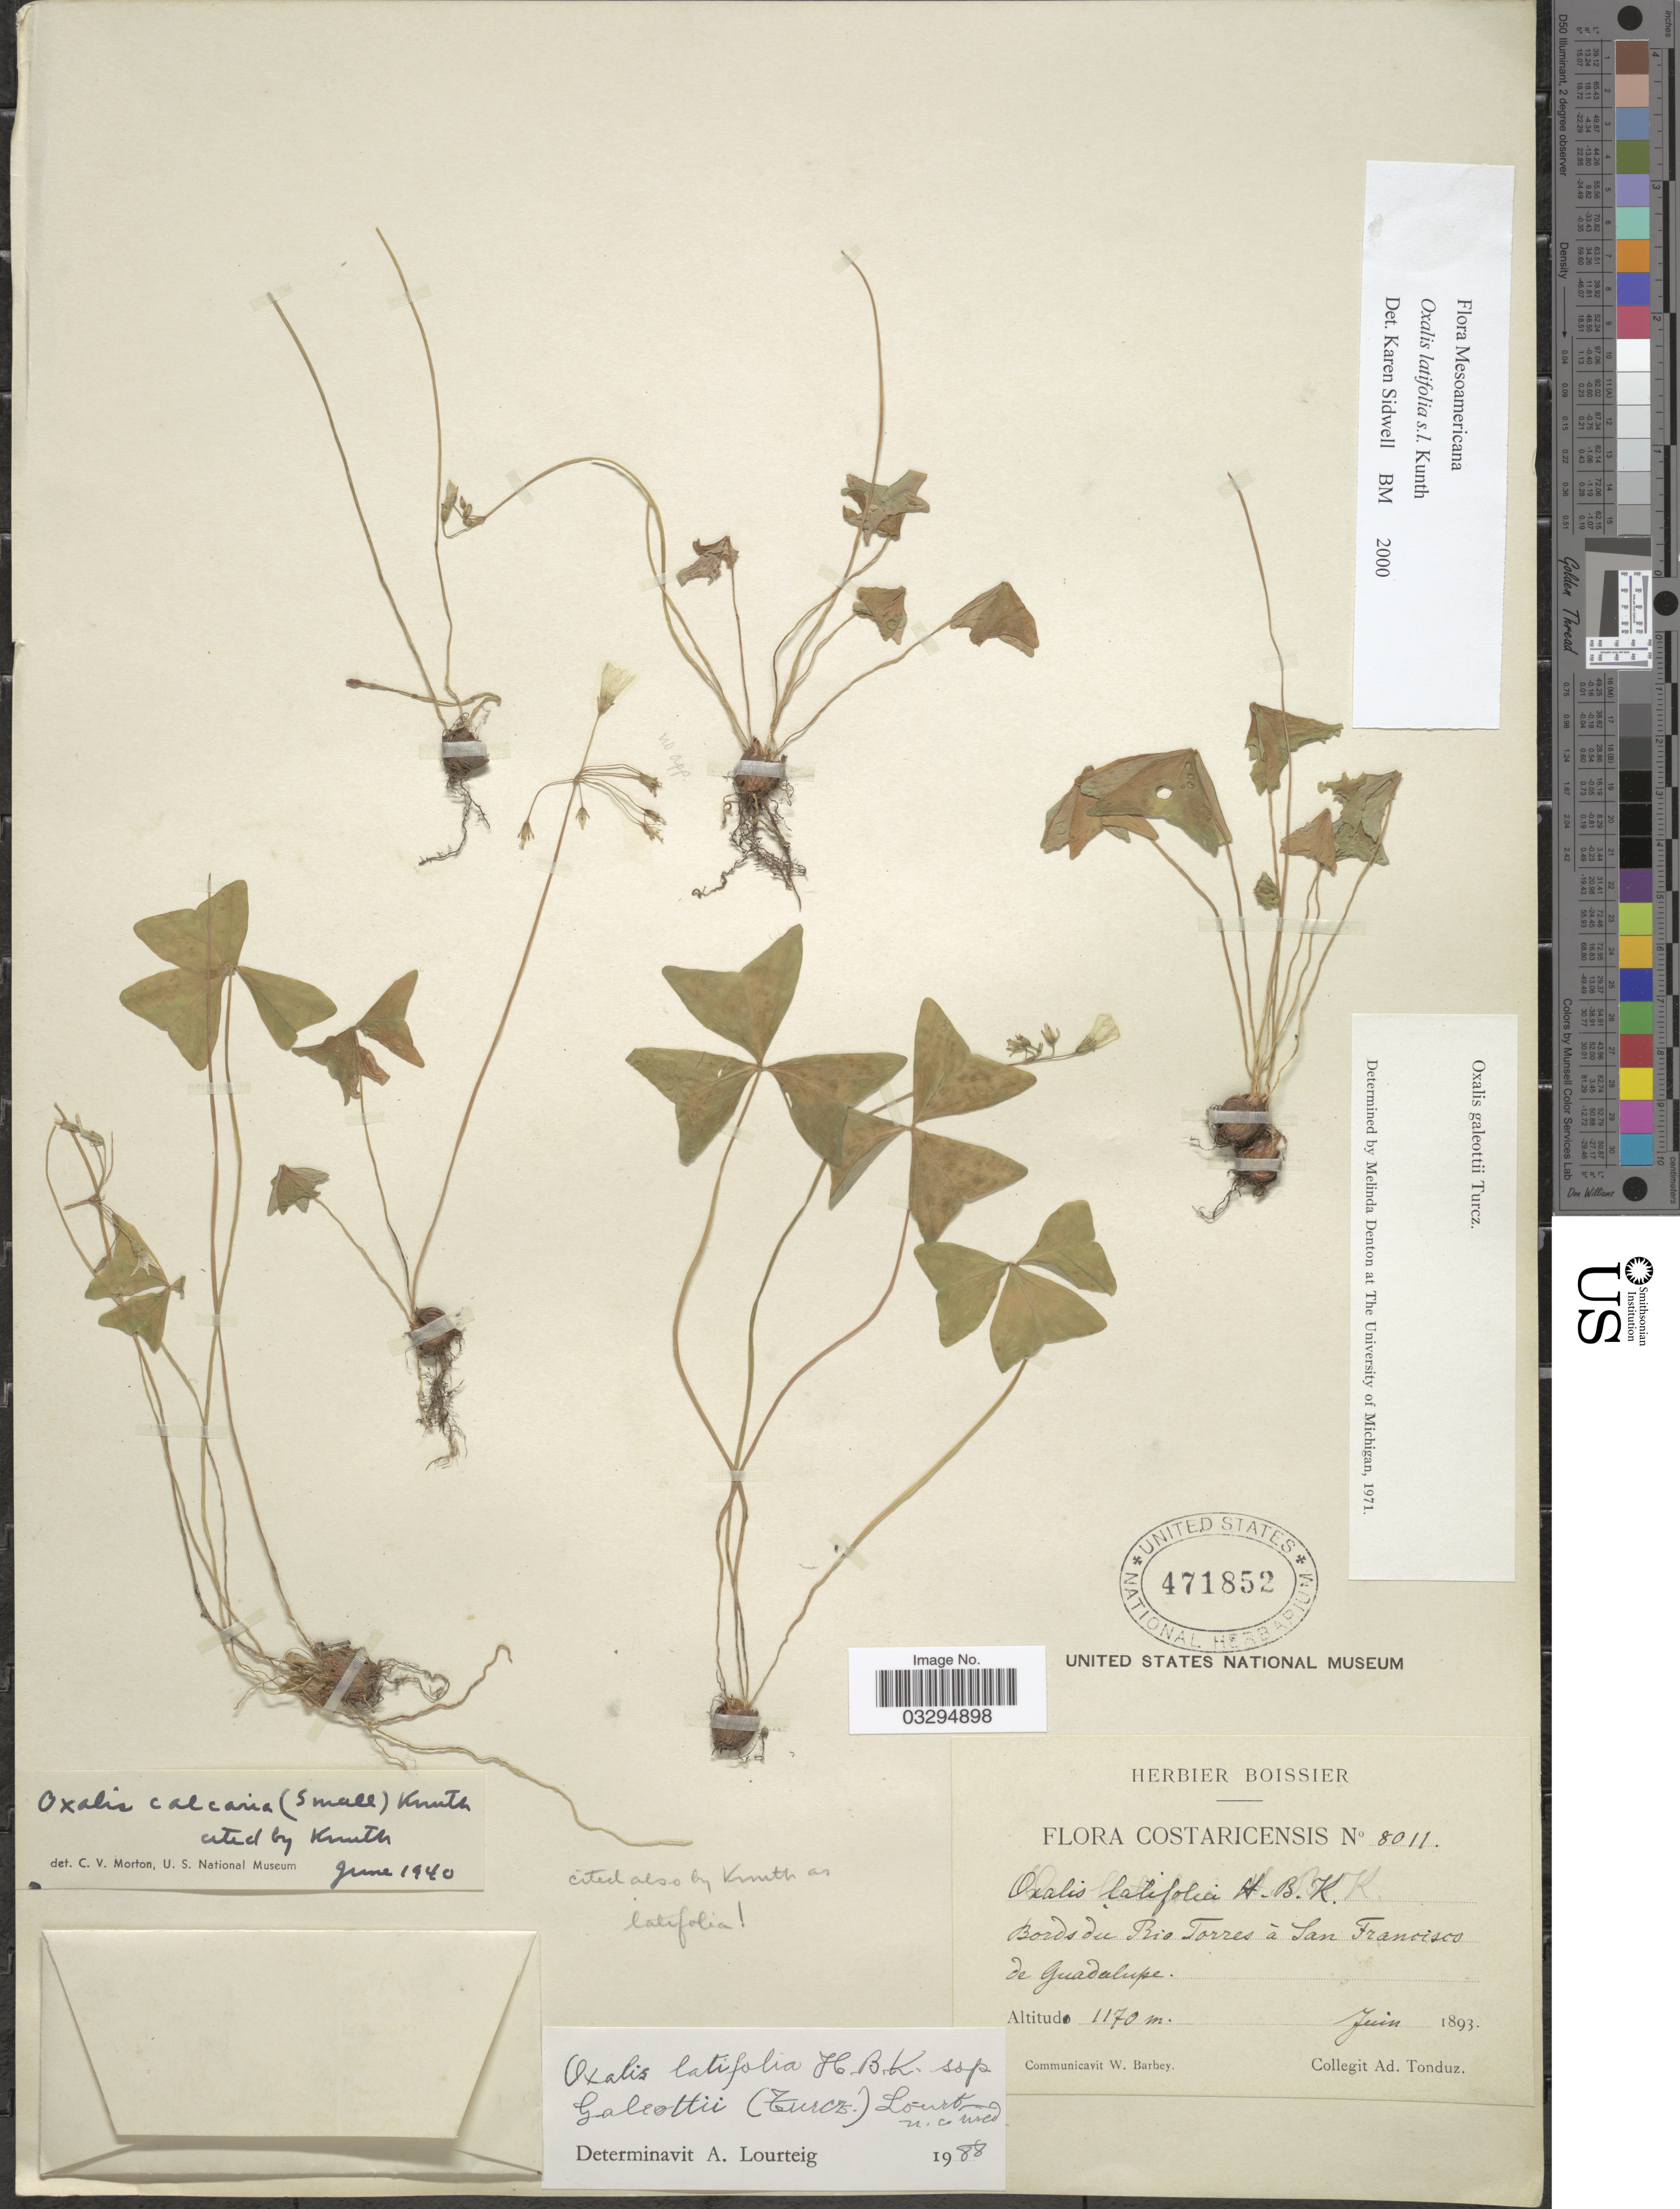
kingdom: Plantae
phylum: Tracheophyta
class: Magnoliopsida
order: Oxalidales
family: Oxalidaceae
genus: Oxalis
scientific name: Oxalis latifolia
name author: Kunth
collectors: A. Tonduz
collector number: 8011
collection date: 1893-06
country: Costa Rica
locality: Bords du Rio Torres á San Francisco de Guadalupe.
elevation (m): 1170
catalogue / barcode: US 471852